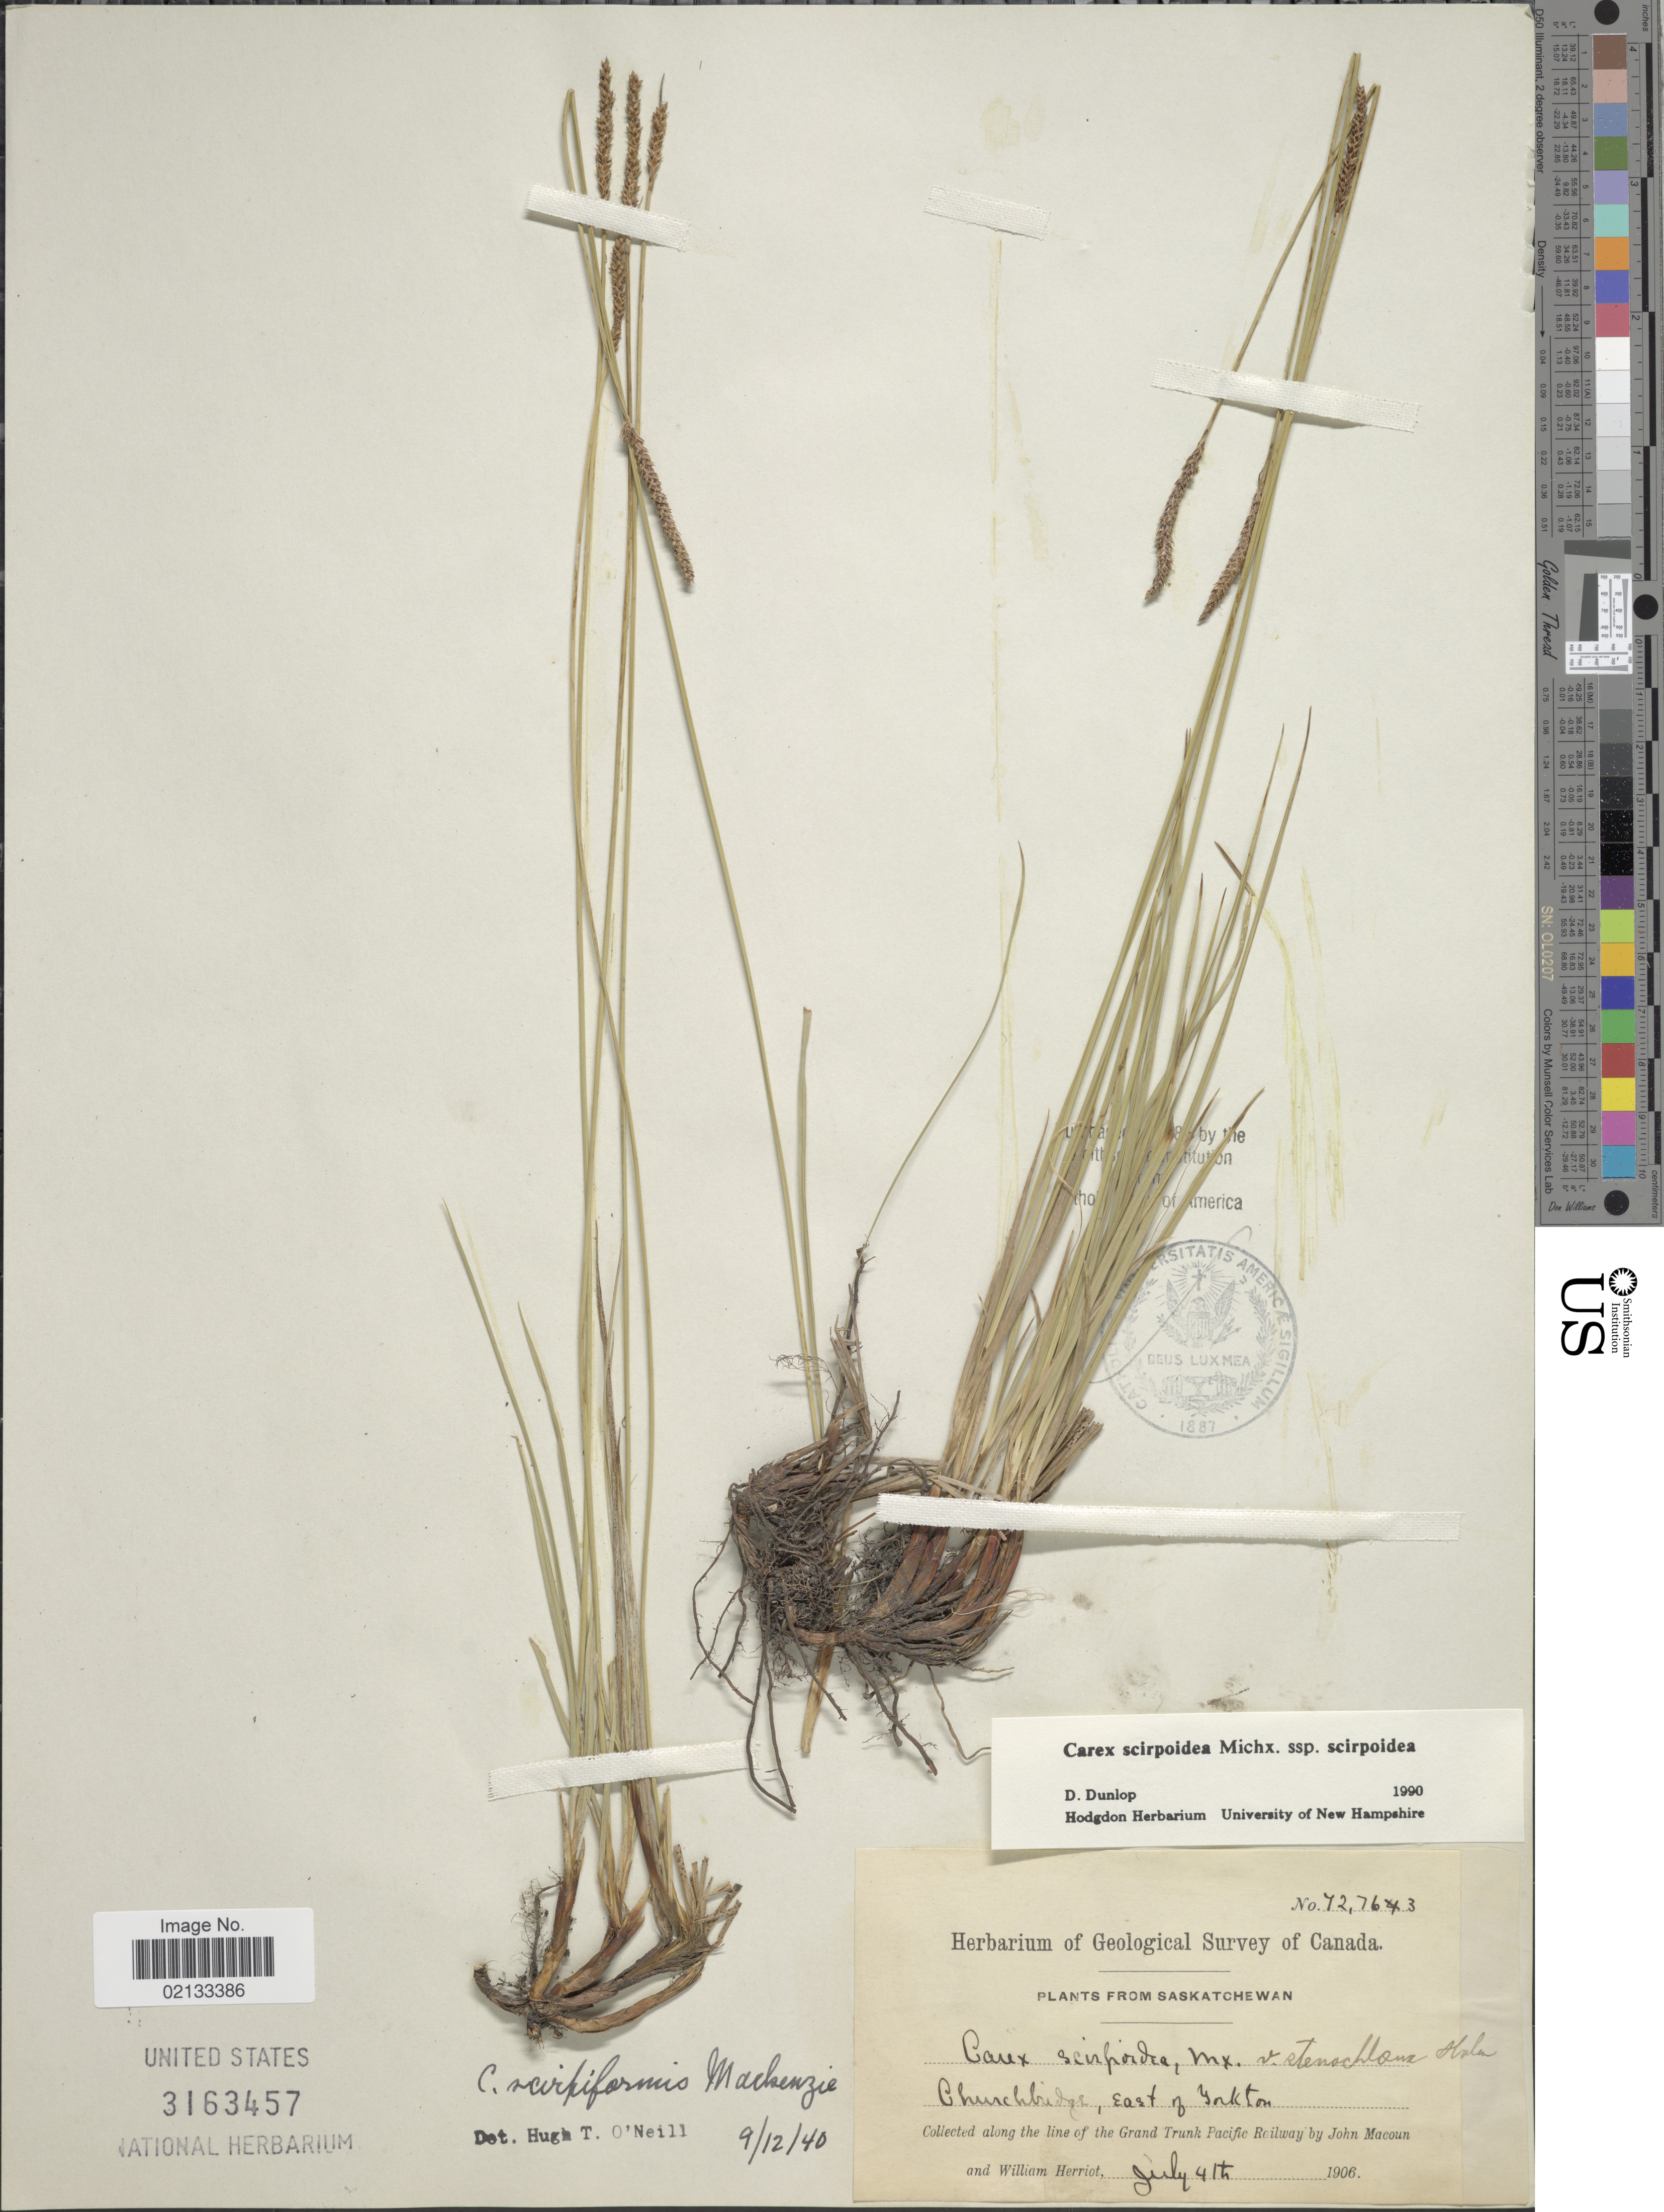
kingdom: Plantae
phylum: Tracheophyta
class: Liliopsida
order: Poales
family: Cyperaceae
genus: Carex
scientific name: Carex scirpoidea subsp. scirpoidea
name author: Michx.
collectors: J. Macoun & W. Herriot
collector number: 72763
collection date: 1906-07-04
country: Canada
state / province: Saskatchewan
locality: Churchbridge, east of Yorkton, Along the line of the Grand Trunk Pacific Railway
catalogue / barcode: US 3163457